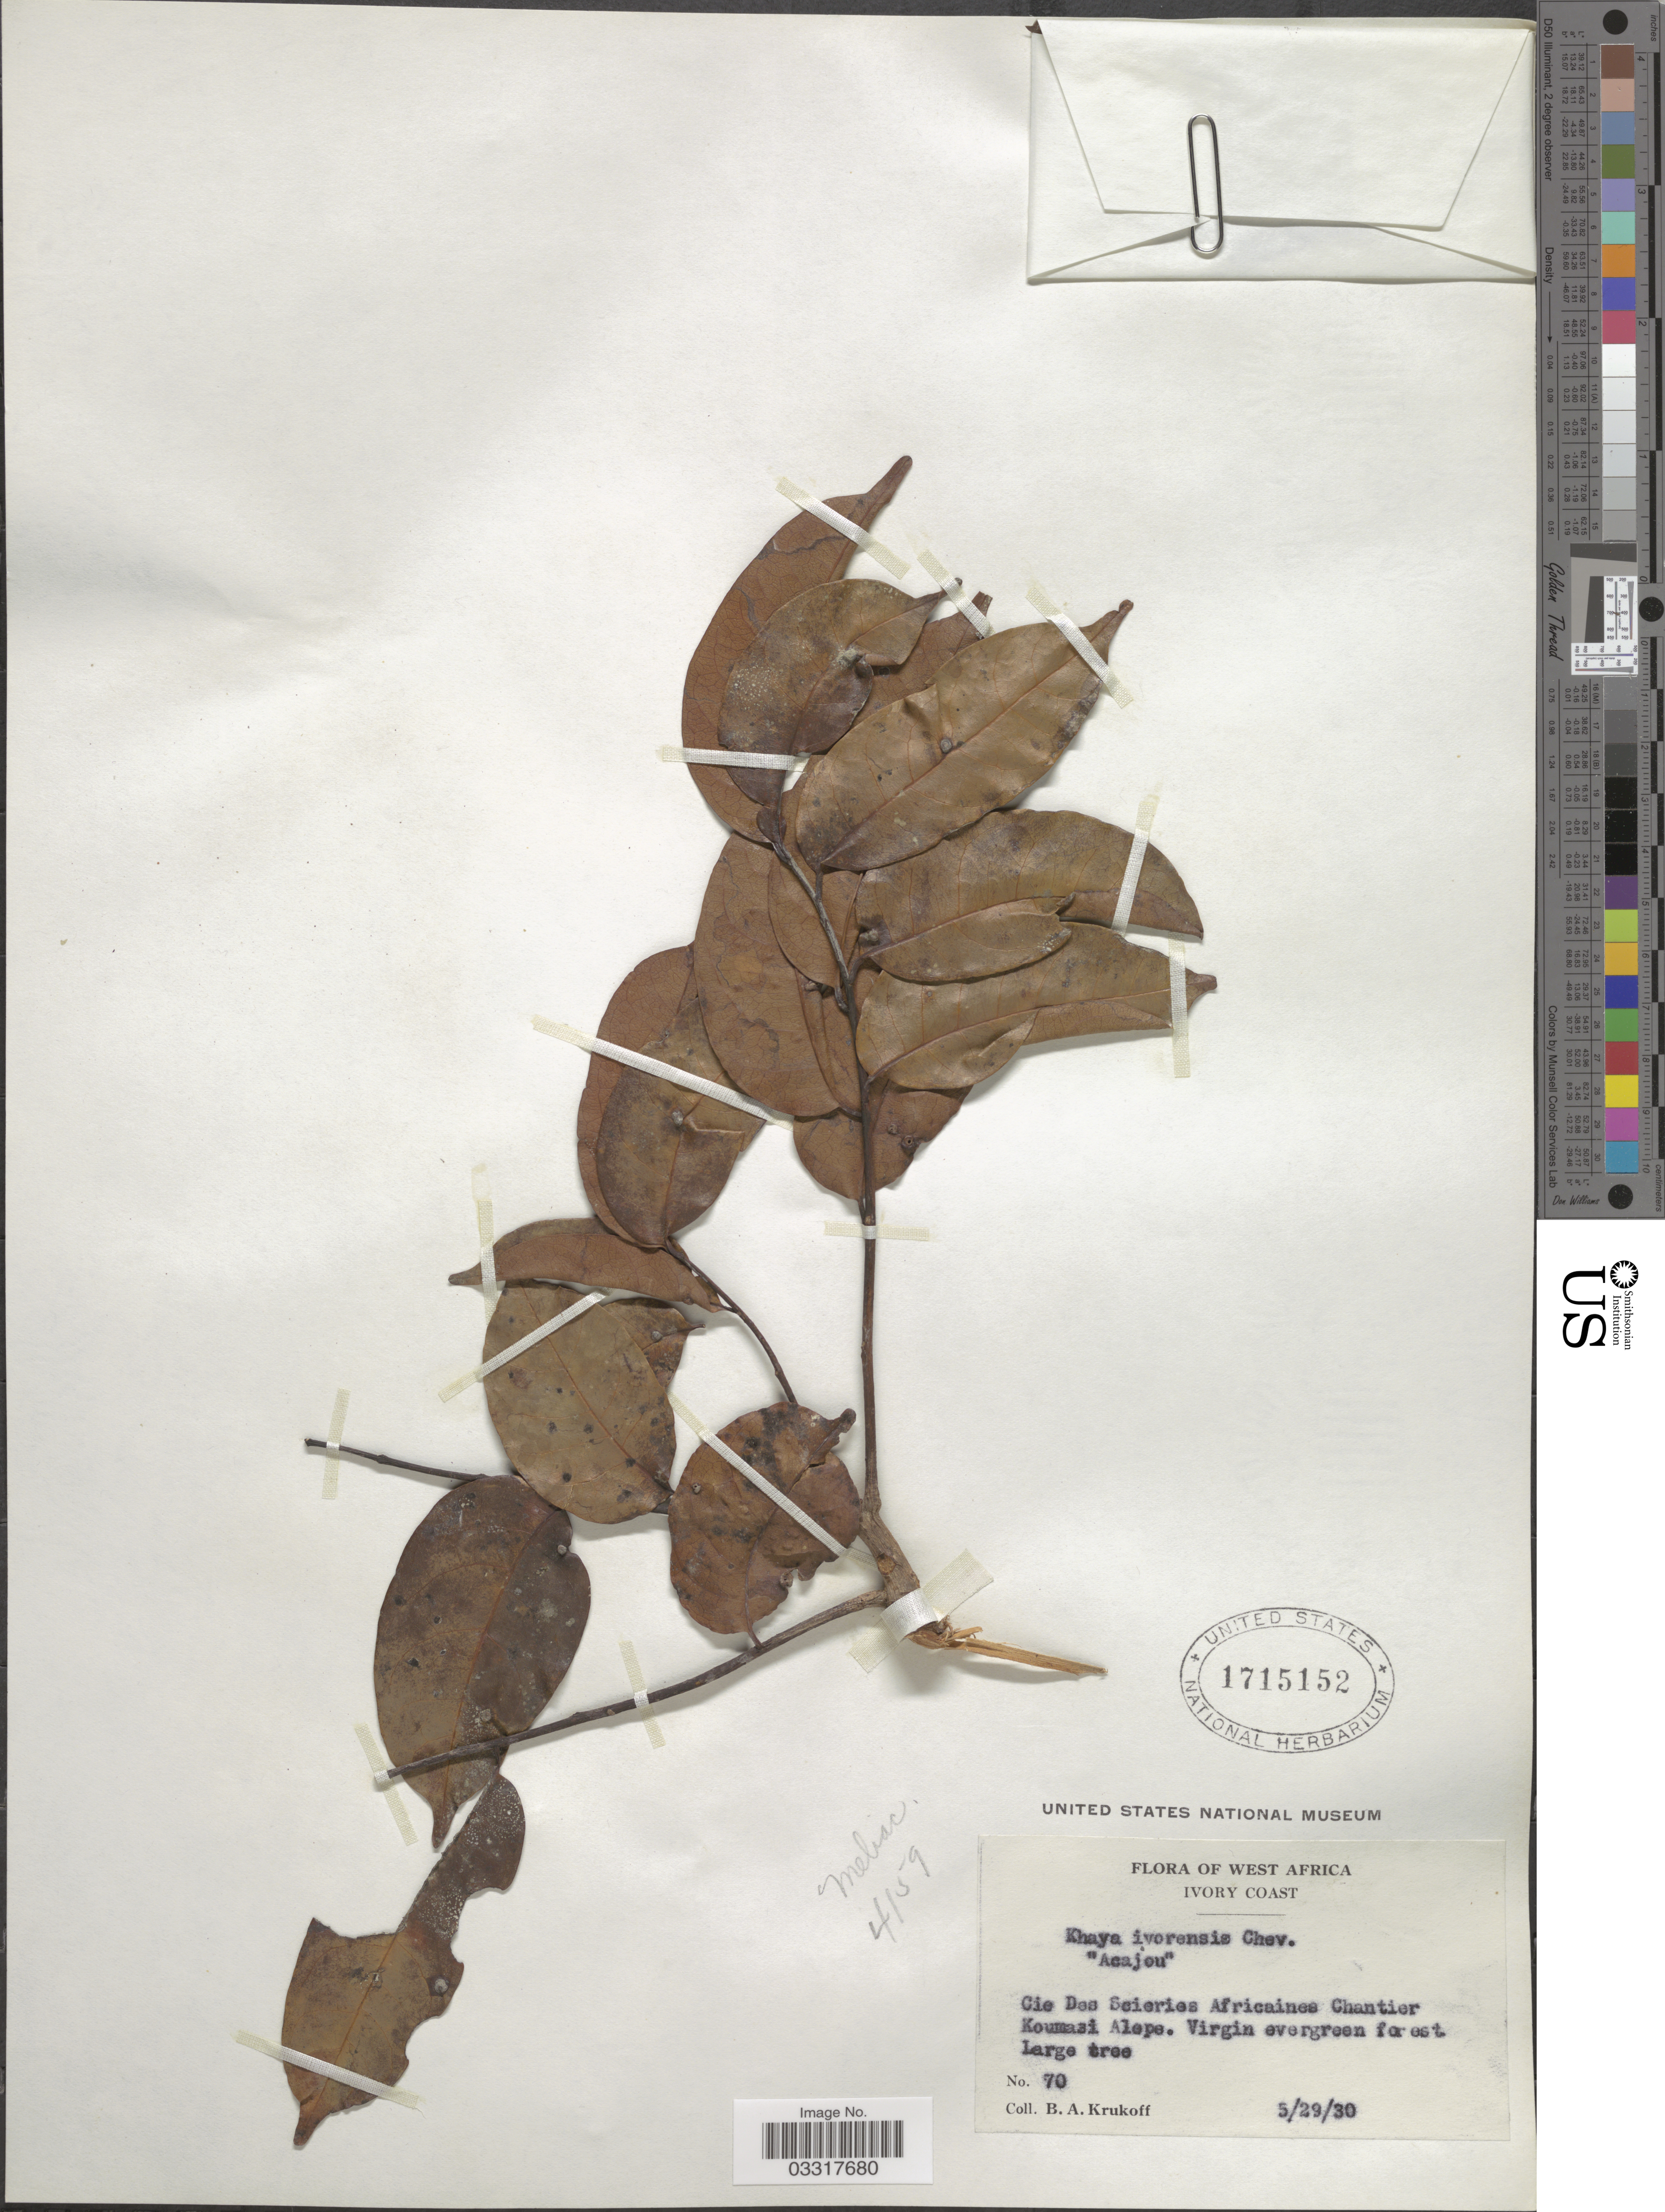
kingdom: Plantae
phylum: Tracheophyta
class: Magnoliopsida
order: Sapindales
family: Meliaceae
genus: Khaya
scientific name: Khaya ivorensis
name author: A. Chev.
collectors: B. A. Krukoff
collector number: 70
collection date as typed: Transcribed d/m/y: 29/5/30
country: Ivory Coast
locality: West Africa, Cie Des Scieries Africaines Chantier Koumasi Alepe.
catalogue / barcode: US 1715152